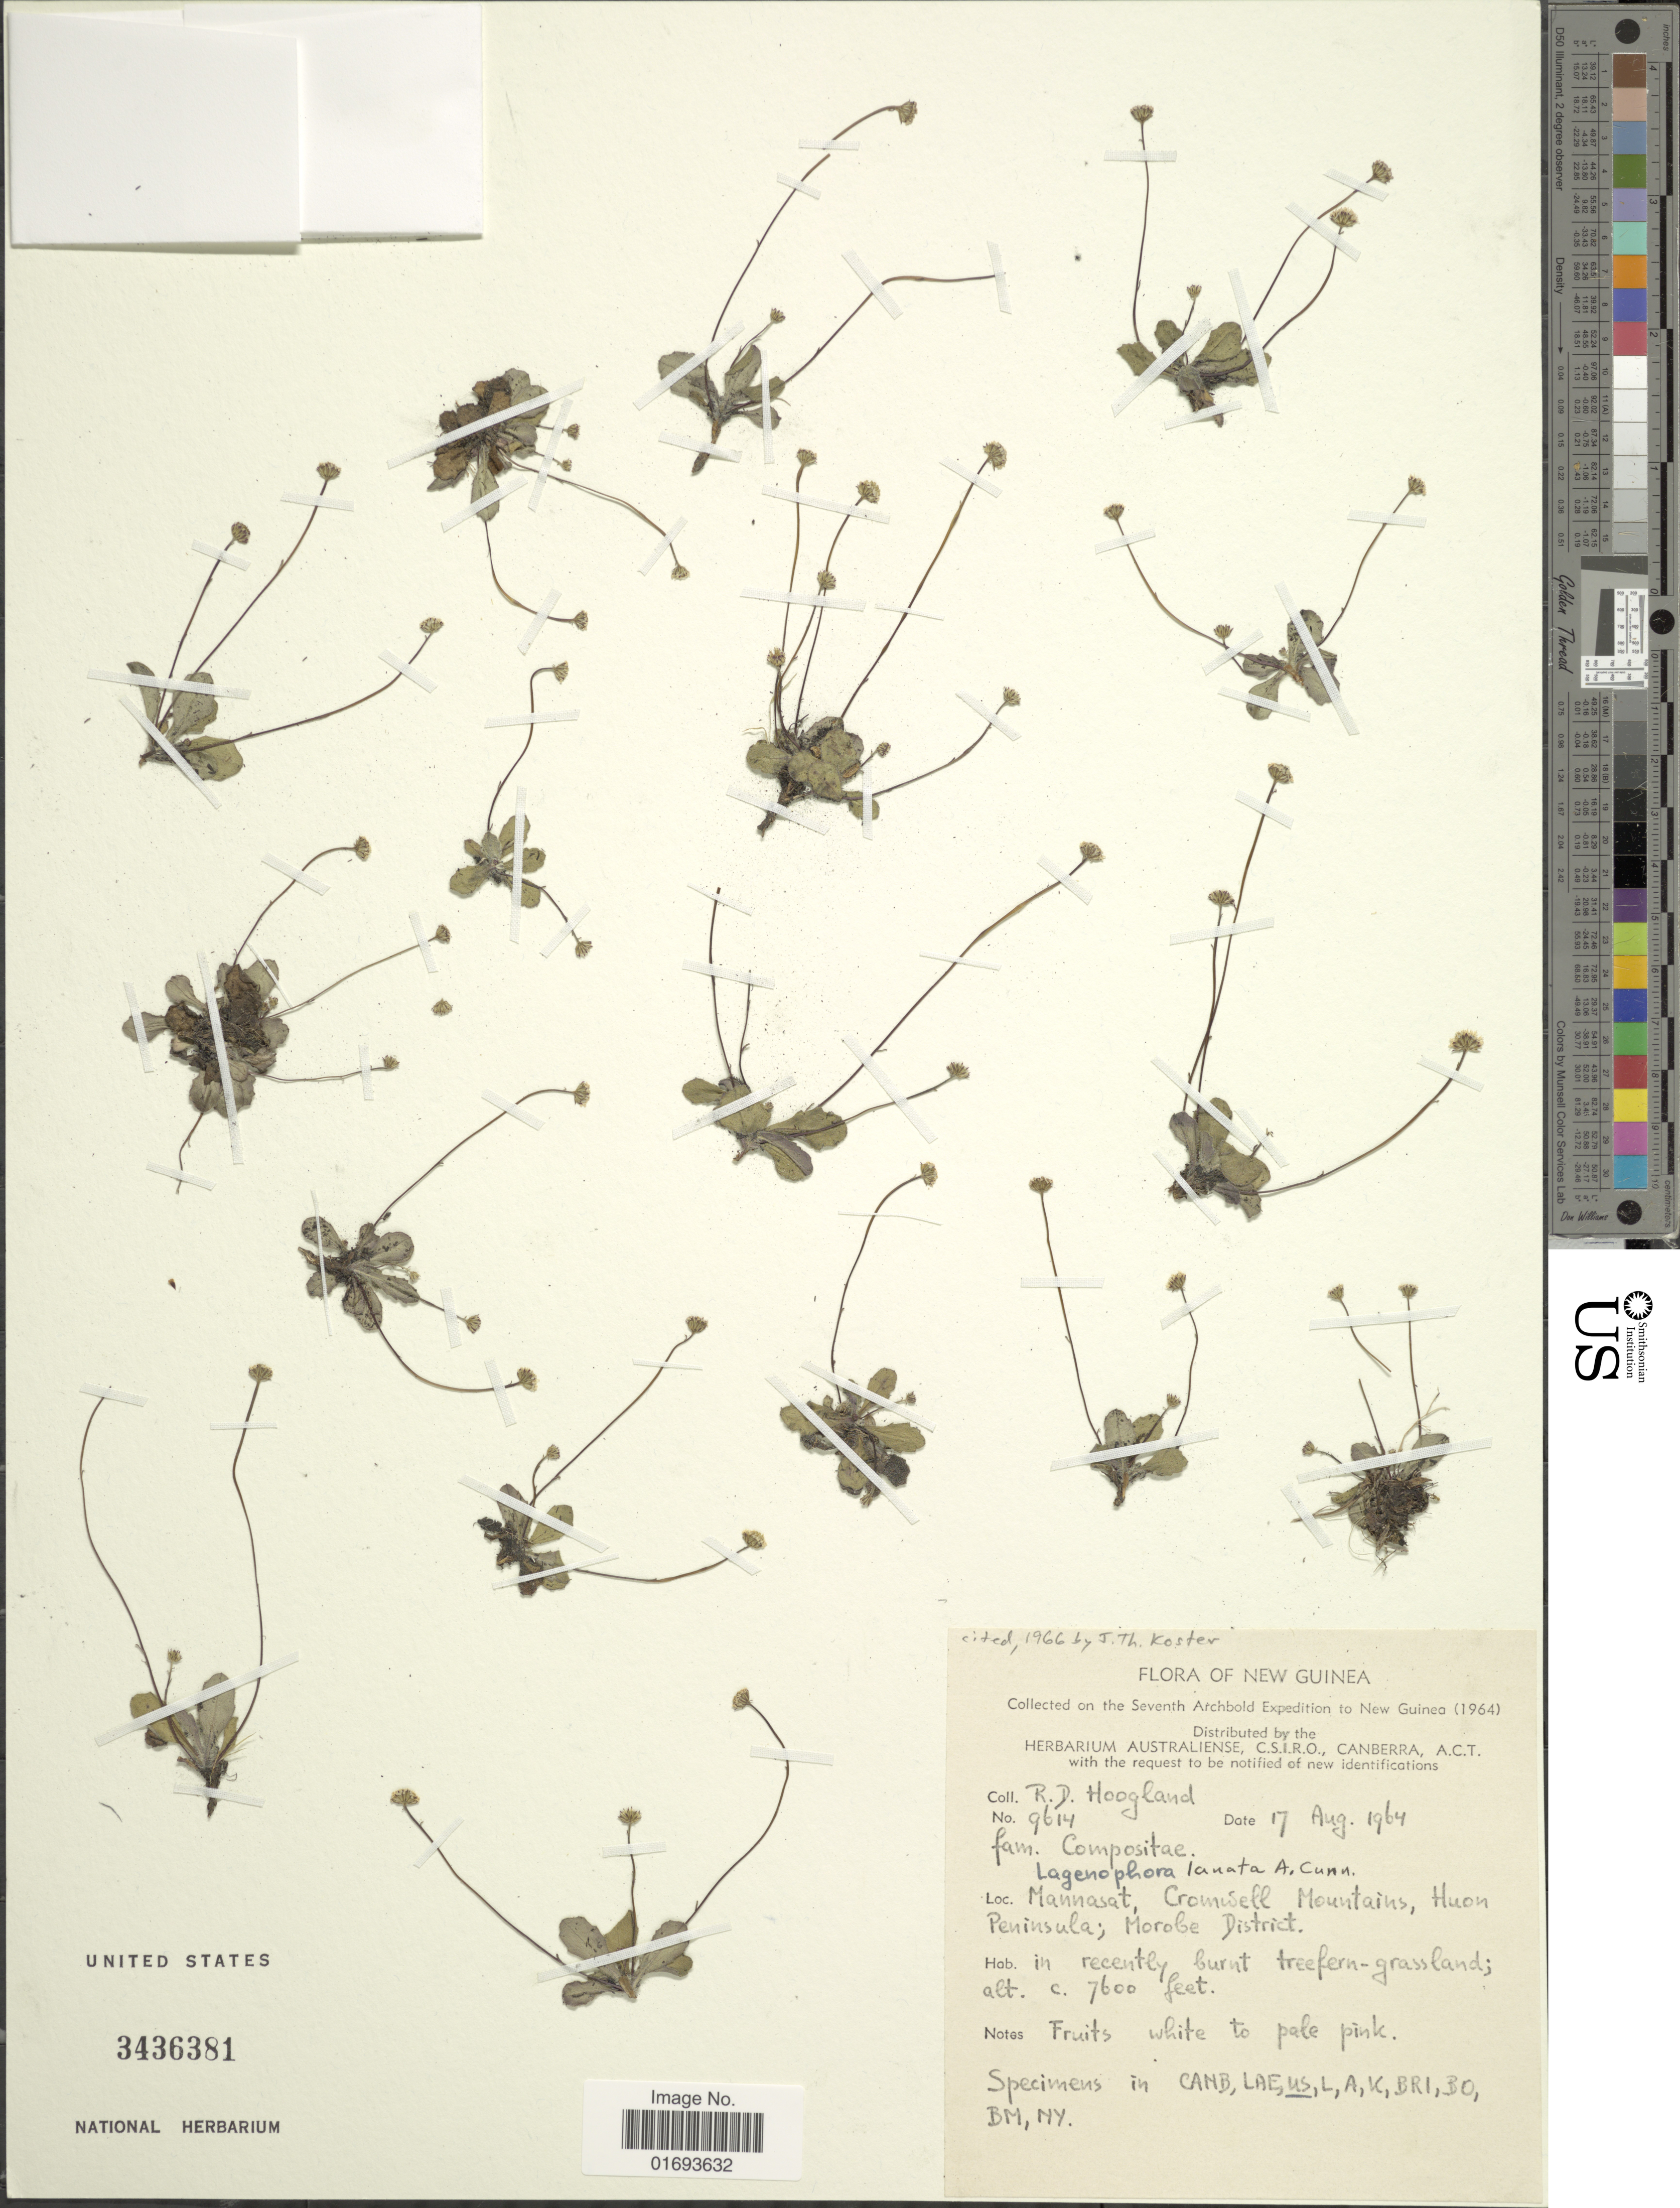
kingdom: Plantae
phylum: Tracheophyta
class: Magnoliopsida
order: Asterales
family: Asteraceae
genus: Lagenophora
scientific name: Lagenophora sublyrata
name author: (Cass.) A.R. Bean & Jian Wang ter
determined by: Wagner, W. L., (BOT), Smithsonian Institution - National Museum of Natural History (UNITED STATES)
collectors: R. D. Hoogland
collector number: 9614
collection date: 1964-08-17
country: Papua New Guinea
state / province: Morobe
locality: New Guinea. Mannasat, Cromwell Mountain, Huon Peninsula; Morobe District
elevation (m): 2316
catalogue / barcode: US 3436381